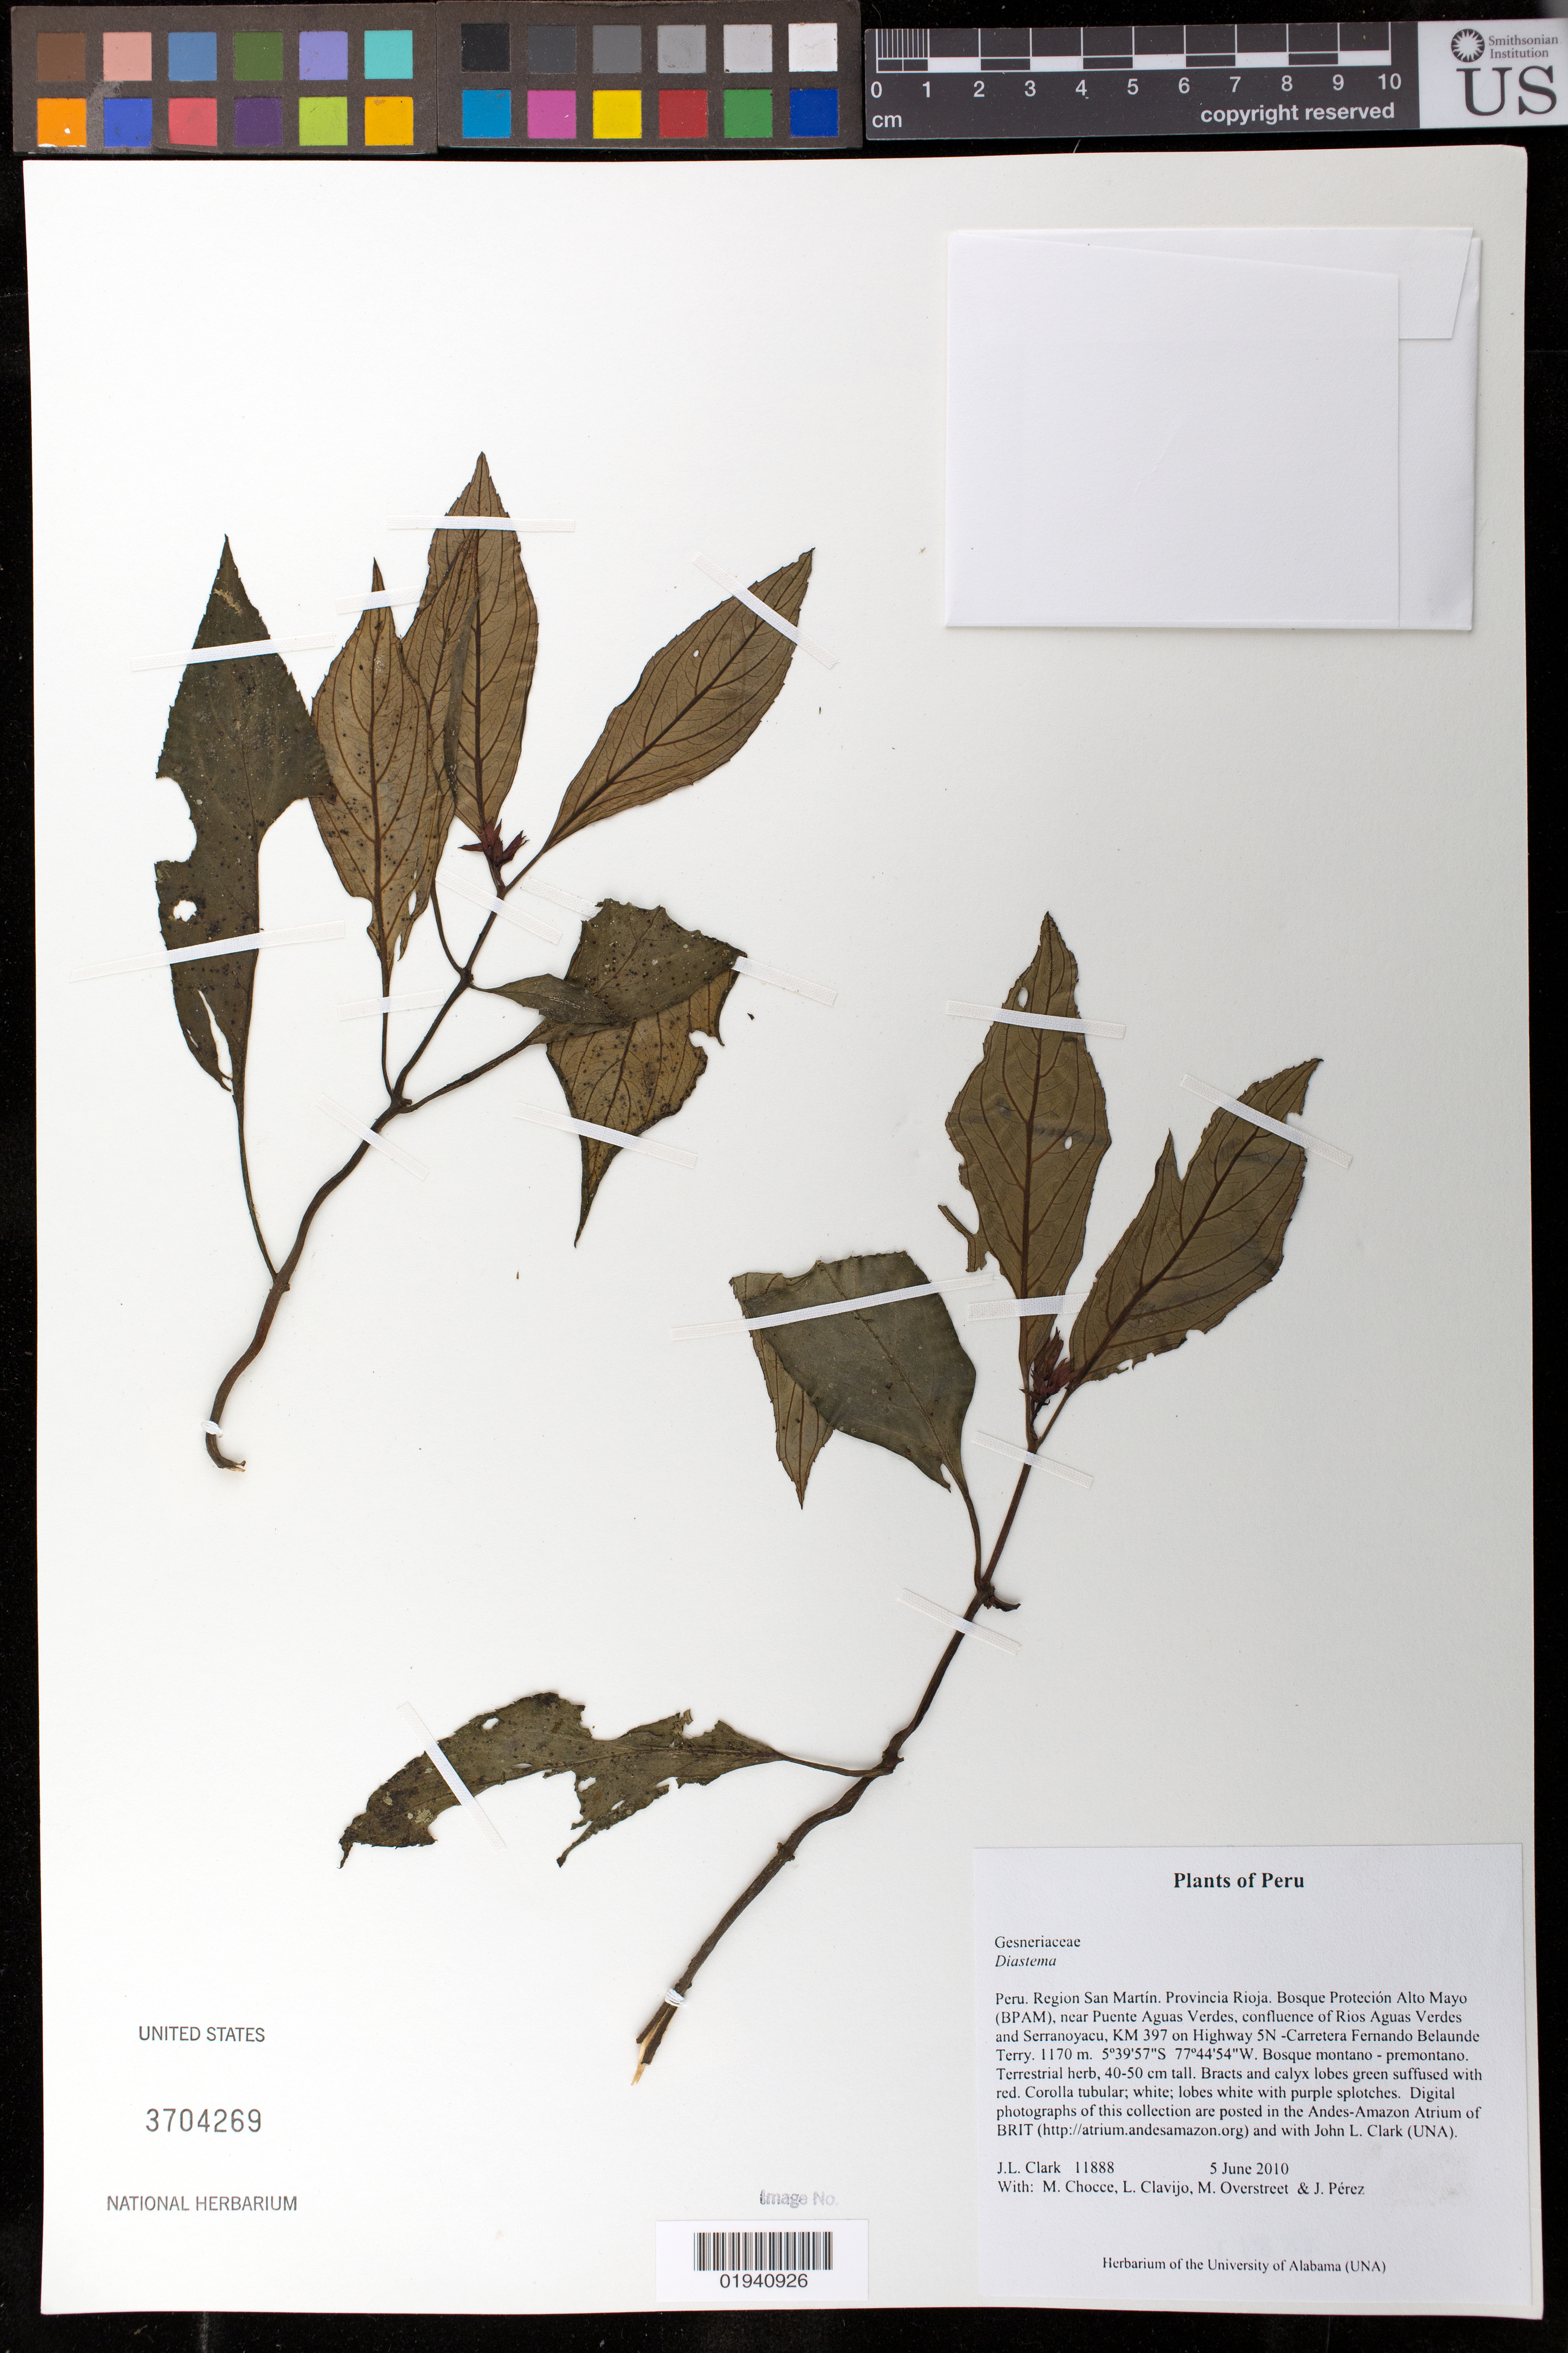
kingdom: Plantae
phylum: Tracheophyta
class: Magnoliopsida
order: Lamiales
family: Gesneriaceae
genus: Diastema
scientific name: Diastema scabrum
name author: (Poepp.) Benth. ex Walp.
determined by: Skog, Laurence E.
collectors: J. L. Clark, M. Chocce, L. Clavijo, M. Overstreet & J. Perez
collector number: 11888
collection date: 2010-06-05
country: Peru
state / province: San Martín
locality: Region San Martin. Provincia Rioja. Bosque Protection Alto Mayo (BPAM), near Puente Aguas Verdes, confluence of Rios Aguas Verdes and Serranoyacu, KM 397 on Highway 5N - Carretera Fernando Belaunde Terry.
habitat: Bosque montano-premontano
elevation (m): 1700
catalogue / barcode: US 3704269